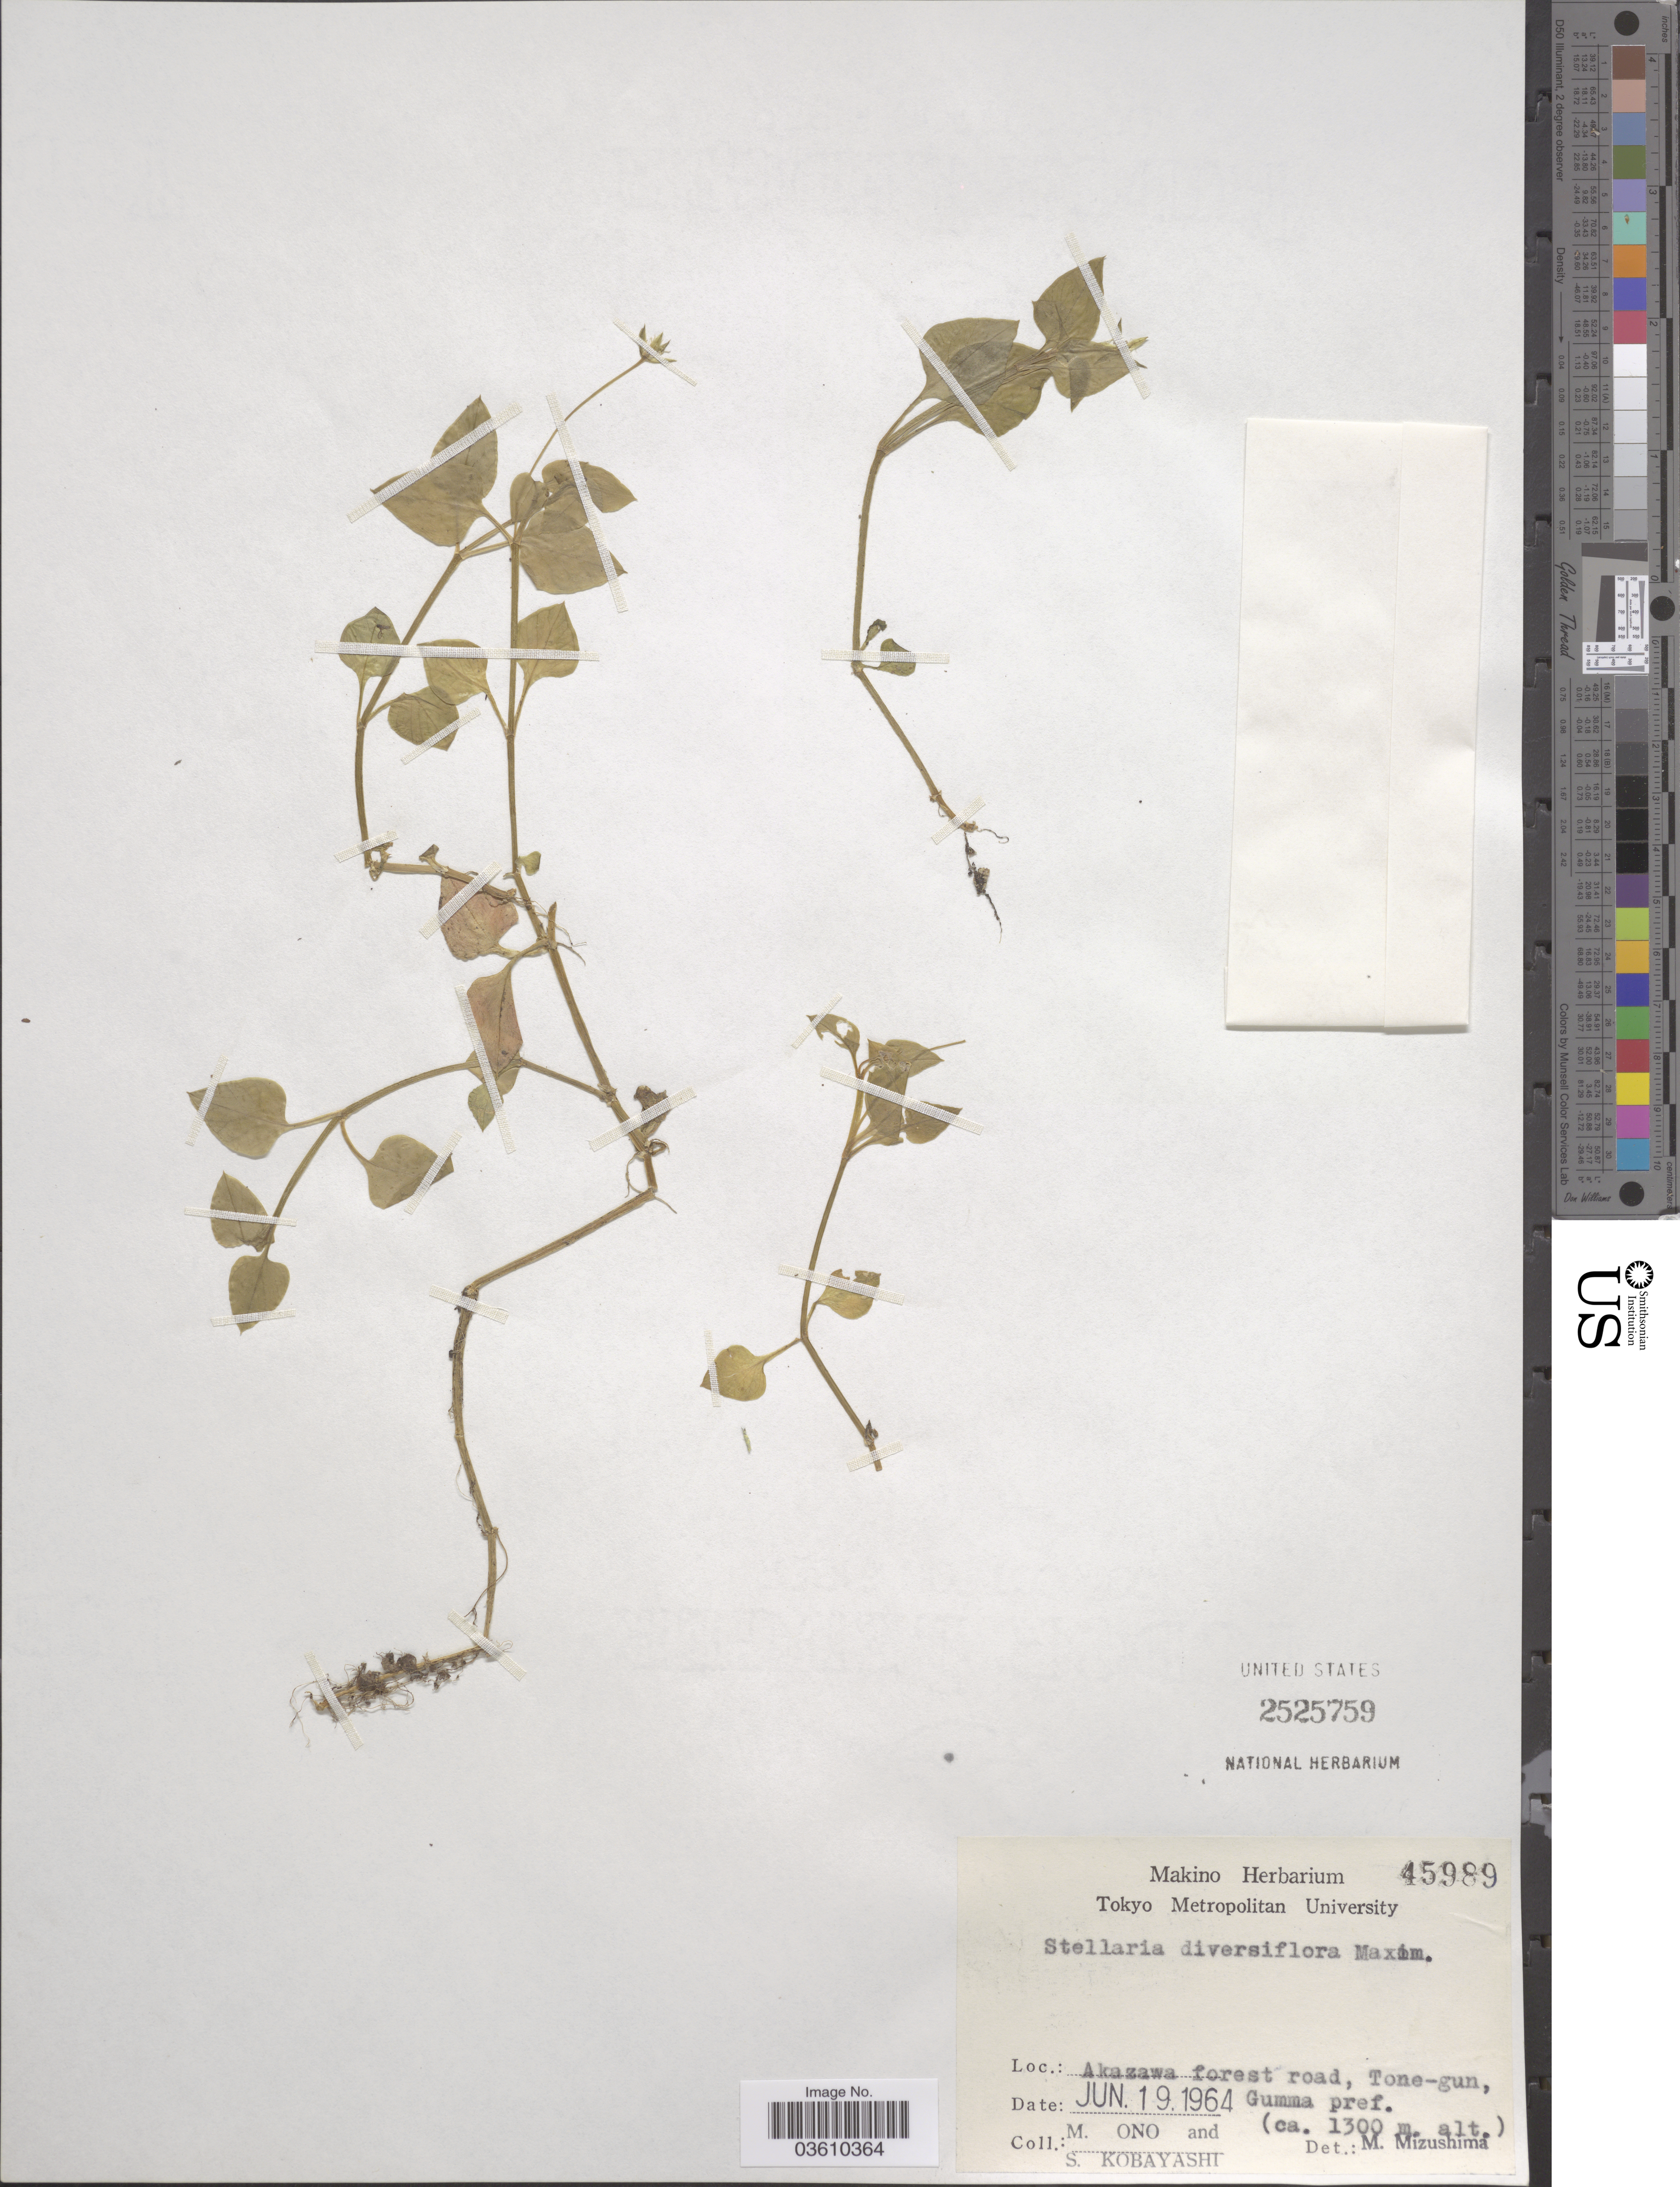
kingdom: Plantae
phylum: Tracheophyta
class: Magnoliopsida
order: Caryophyllales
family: Caryophyllaceae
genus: Nubelaria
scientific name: Nubelaria diversiflora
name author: (Maxim.) M.T. Sharples & E.A. Tripp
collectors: M. Ono & S. Kobayashi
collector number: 45989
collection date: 1964-06-19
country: Japan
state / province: Tokyo, Federal City of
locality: Akazawa forest road, Tone-gun, Gumma pref.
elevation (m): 1300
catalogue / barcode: US 2525759